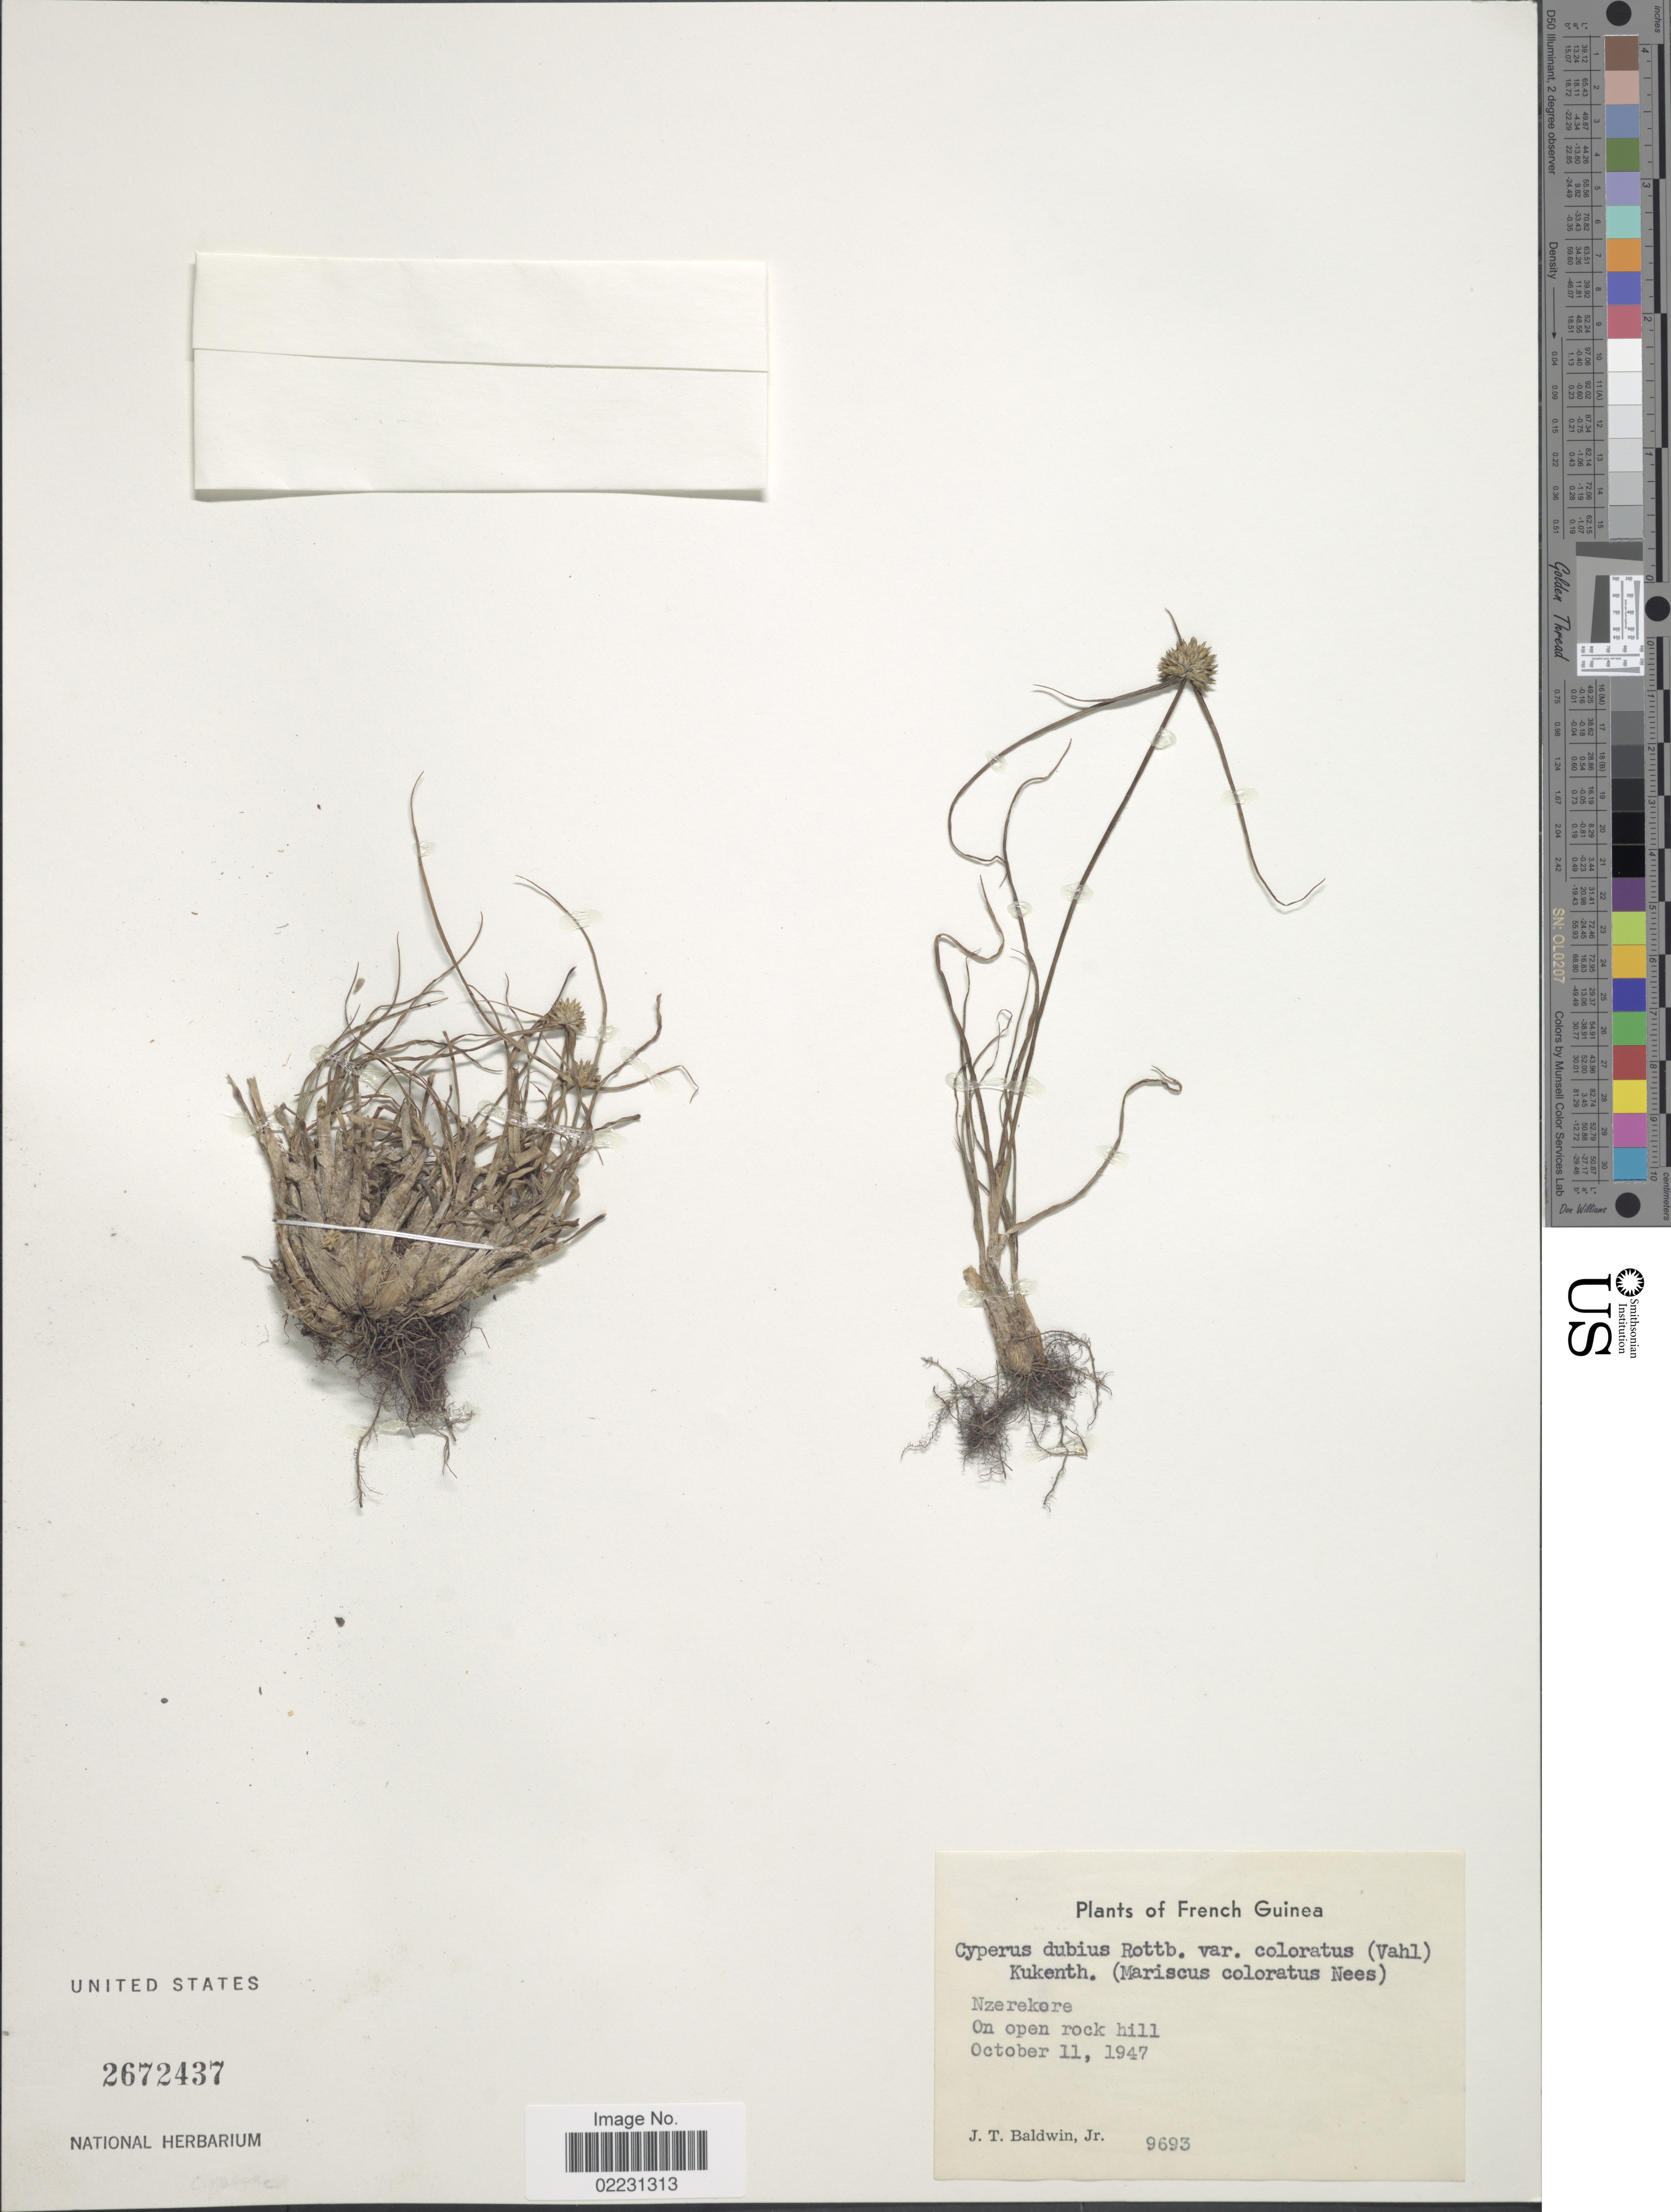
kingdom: Plantae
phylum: Tracheophyta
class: Liliopsida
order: Poales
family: Cyperaceae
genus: Cyperus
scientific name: Cyperus dubius Rottb. var. dubius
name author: Rottb.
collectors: J. T. Baldwin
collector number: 9693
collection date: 1947-10-11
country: Guinea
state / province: Nzérékoré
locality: French guinea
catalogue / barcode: US 2672437